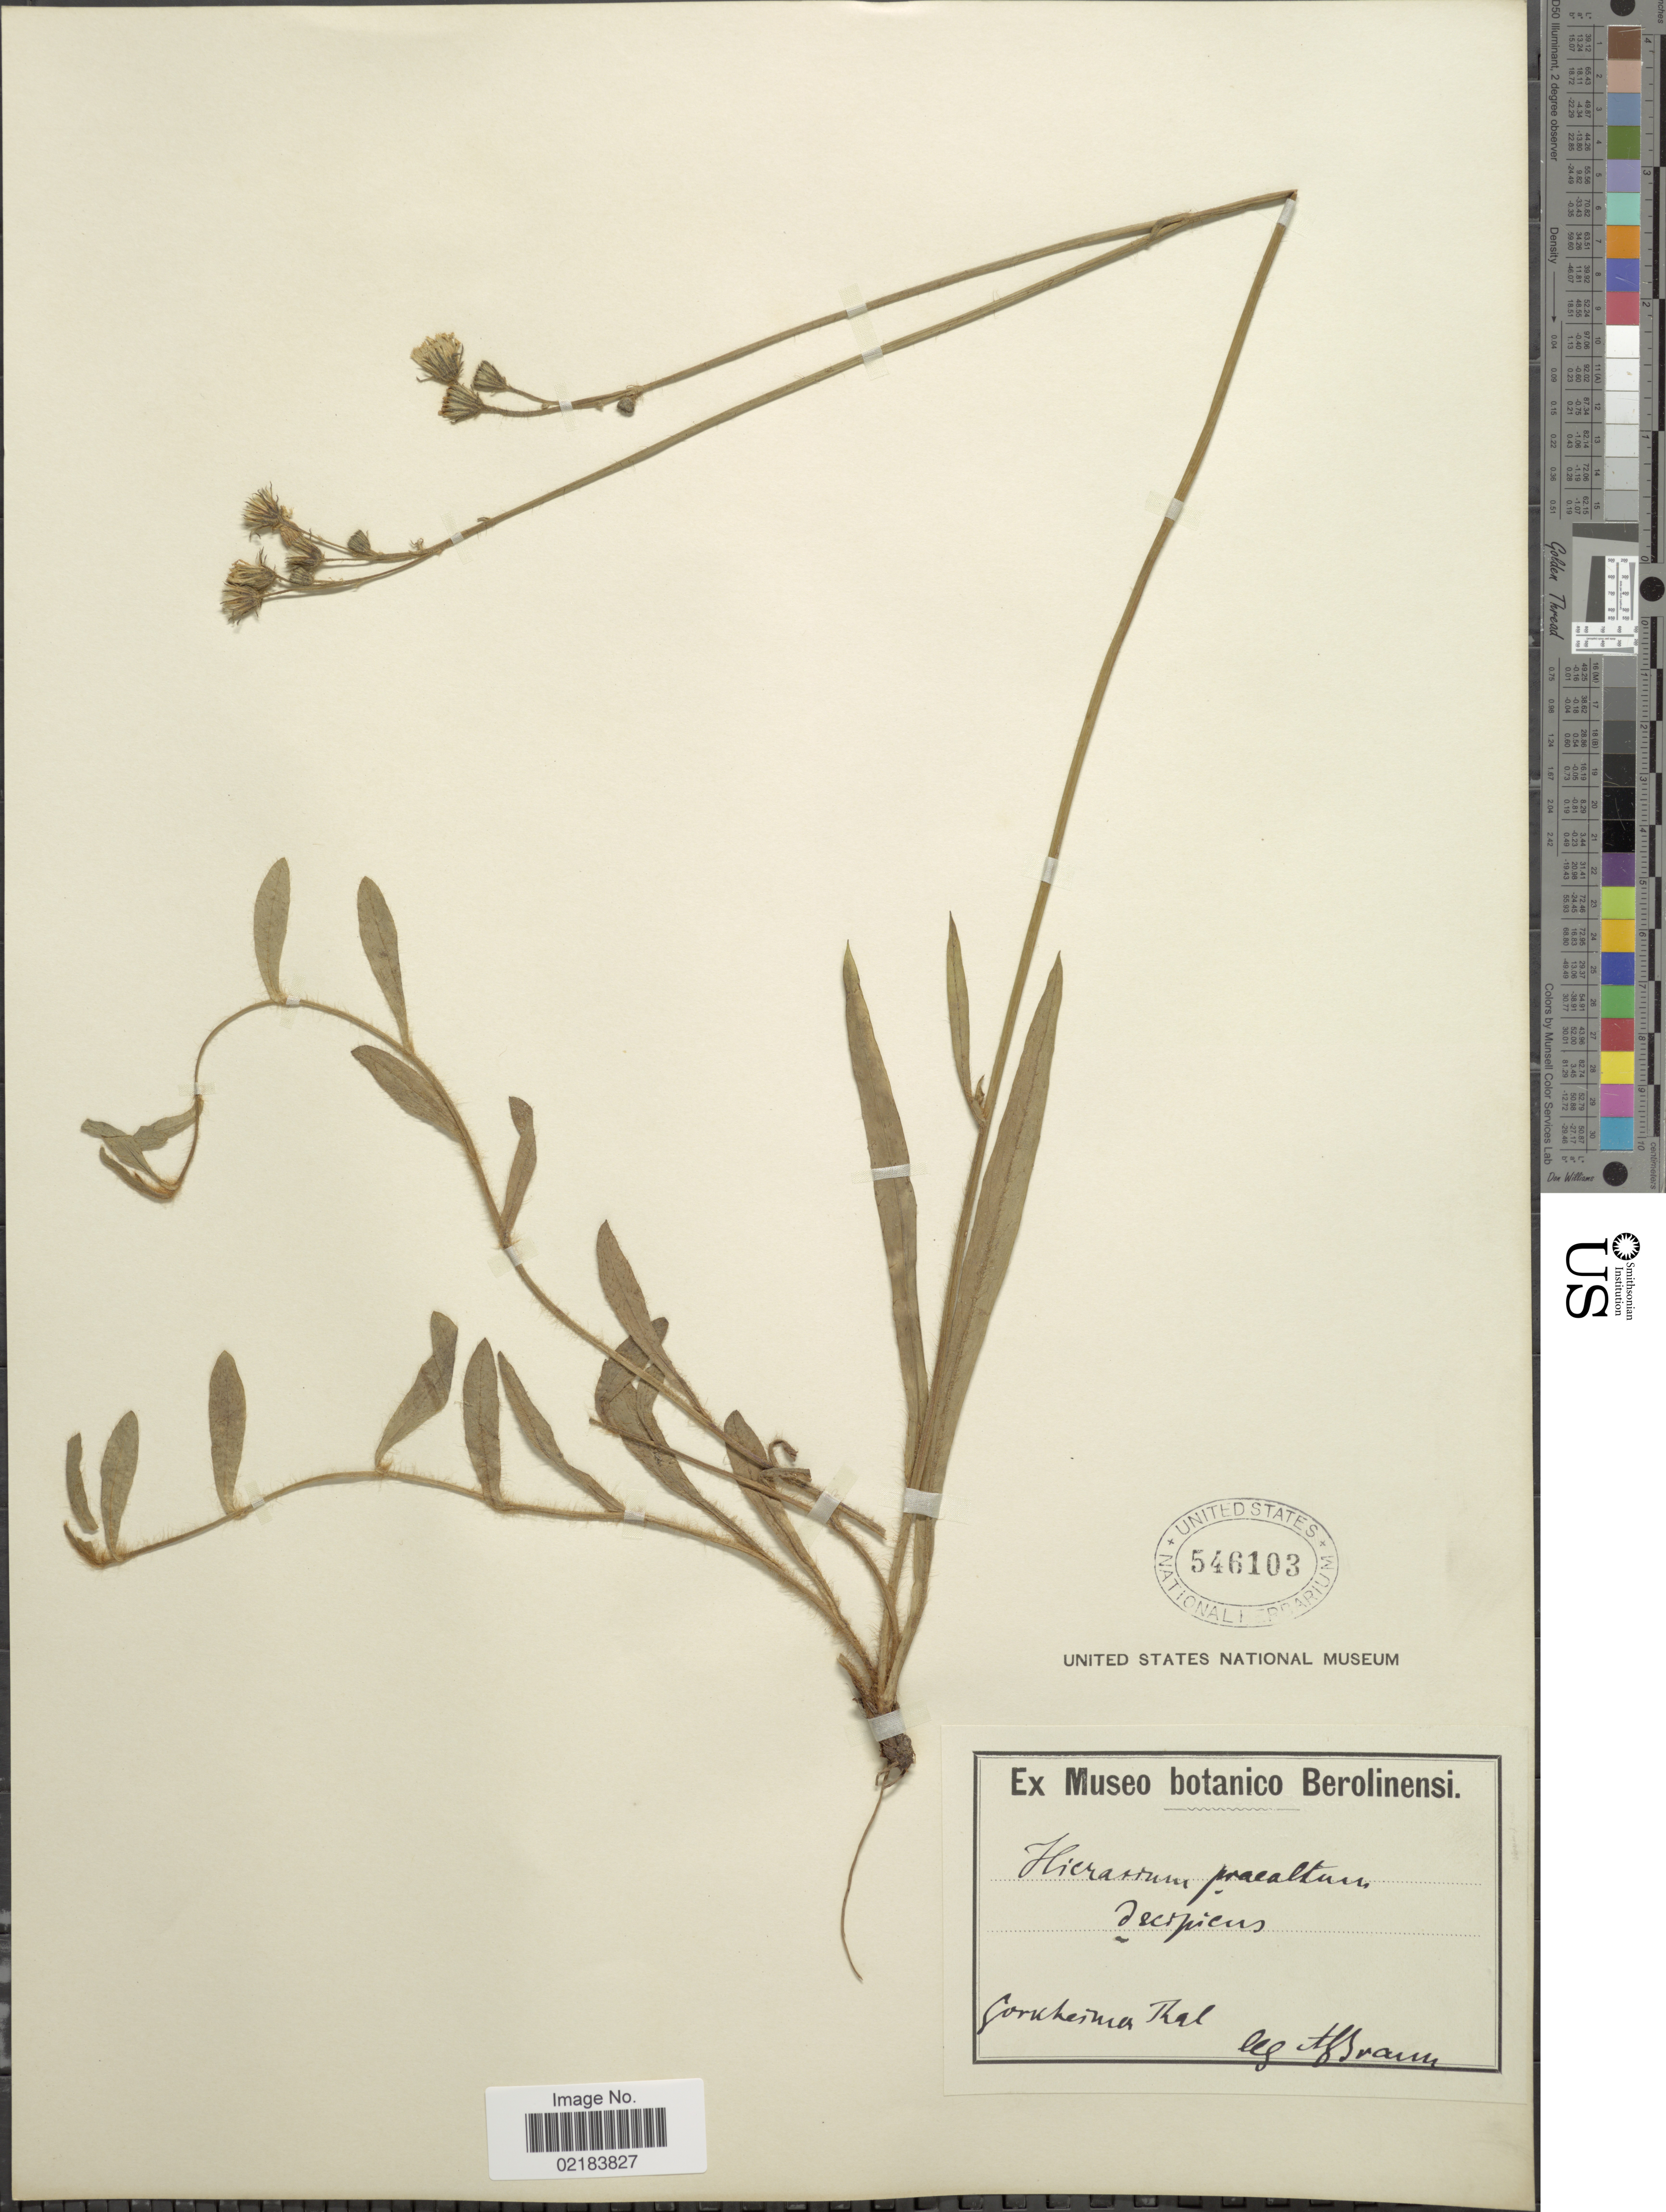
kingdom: Plantae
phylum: Tracheophyta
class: Magnoliopsida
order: Asterales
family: Asteraceae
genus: Pilosella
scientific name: Pilosella piloselloides subsp. praealta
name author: (Gochnat) S. Bräut. & Greuter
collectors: A. Braun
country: Austria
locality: Gorucheinem [interpreted] Thal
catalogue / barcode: US 546103